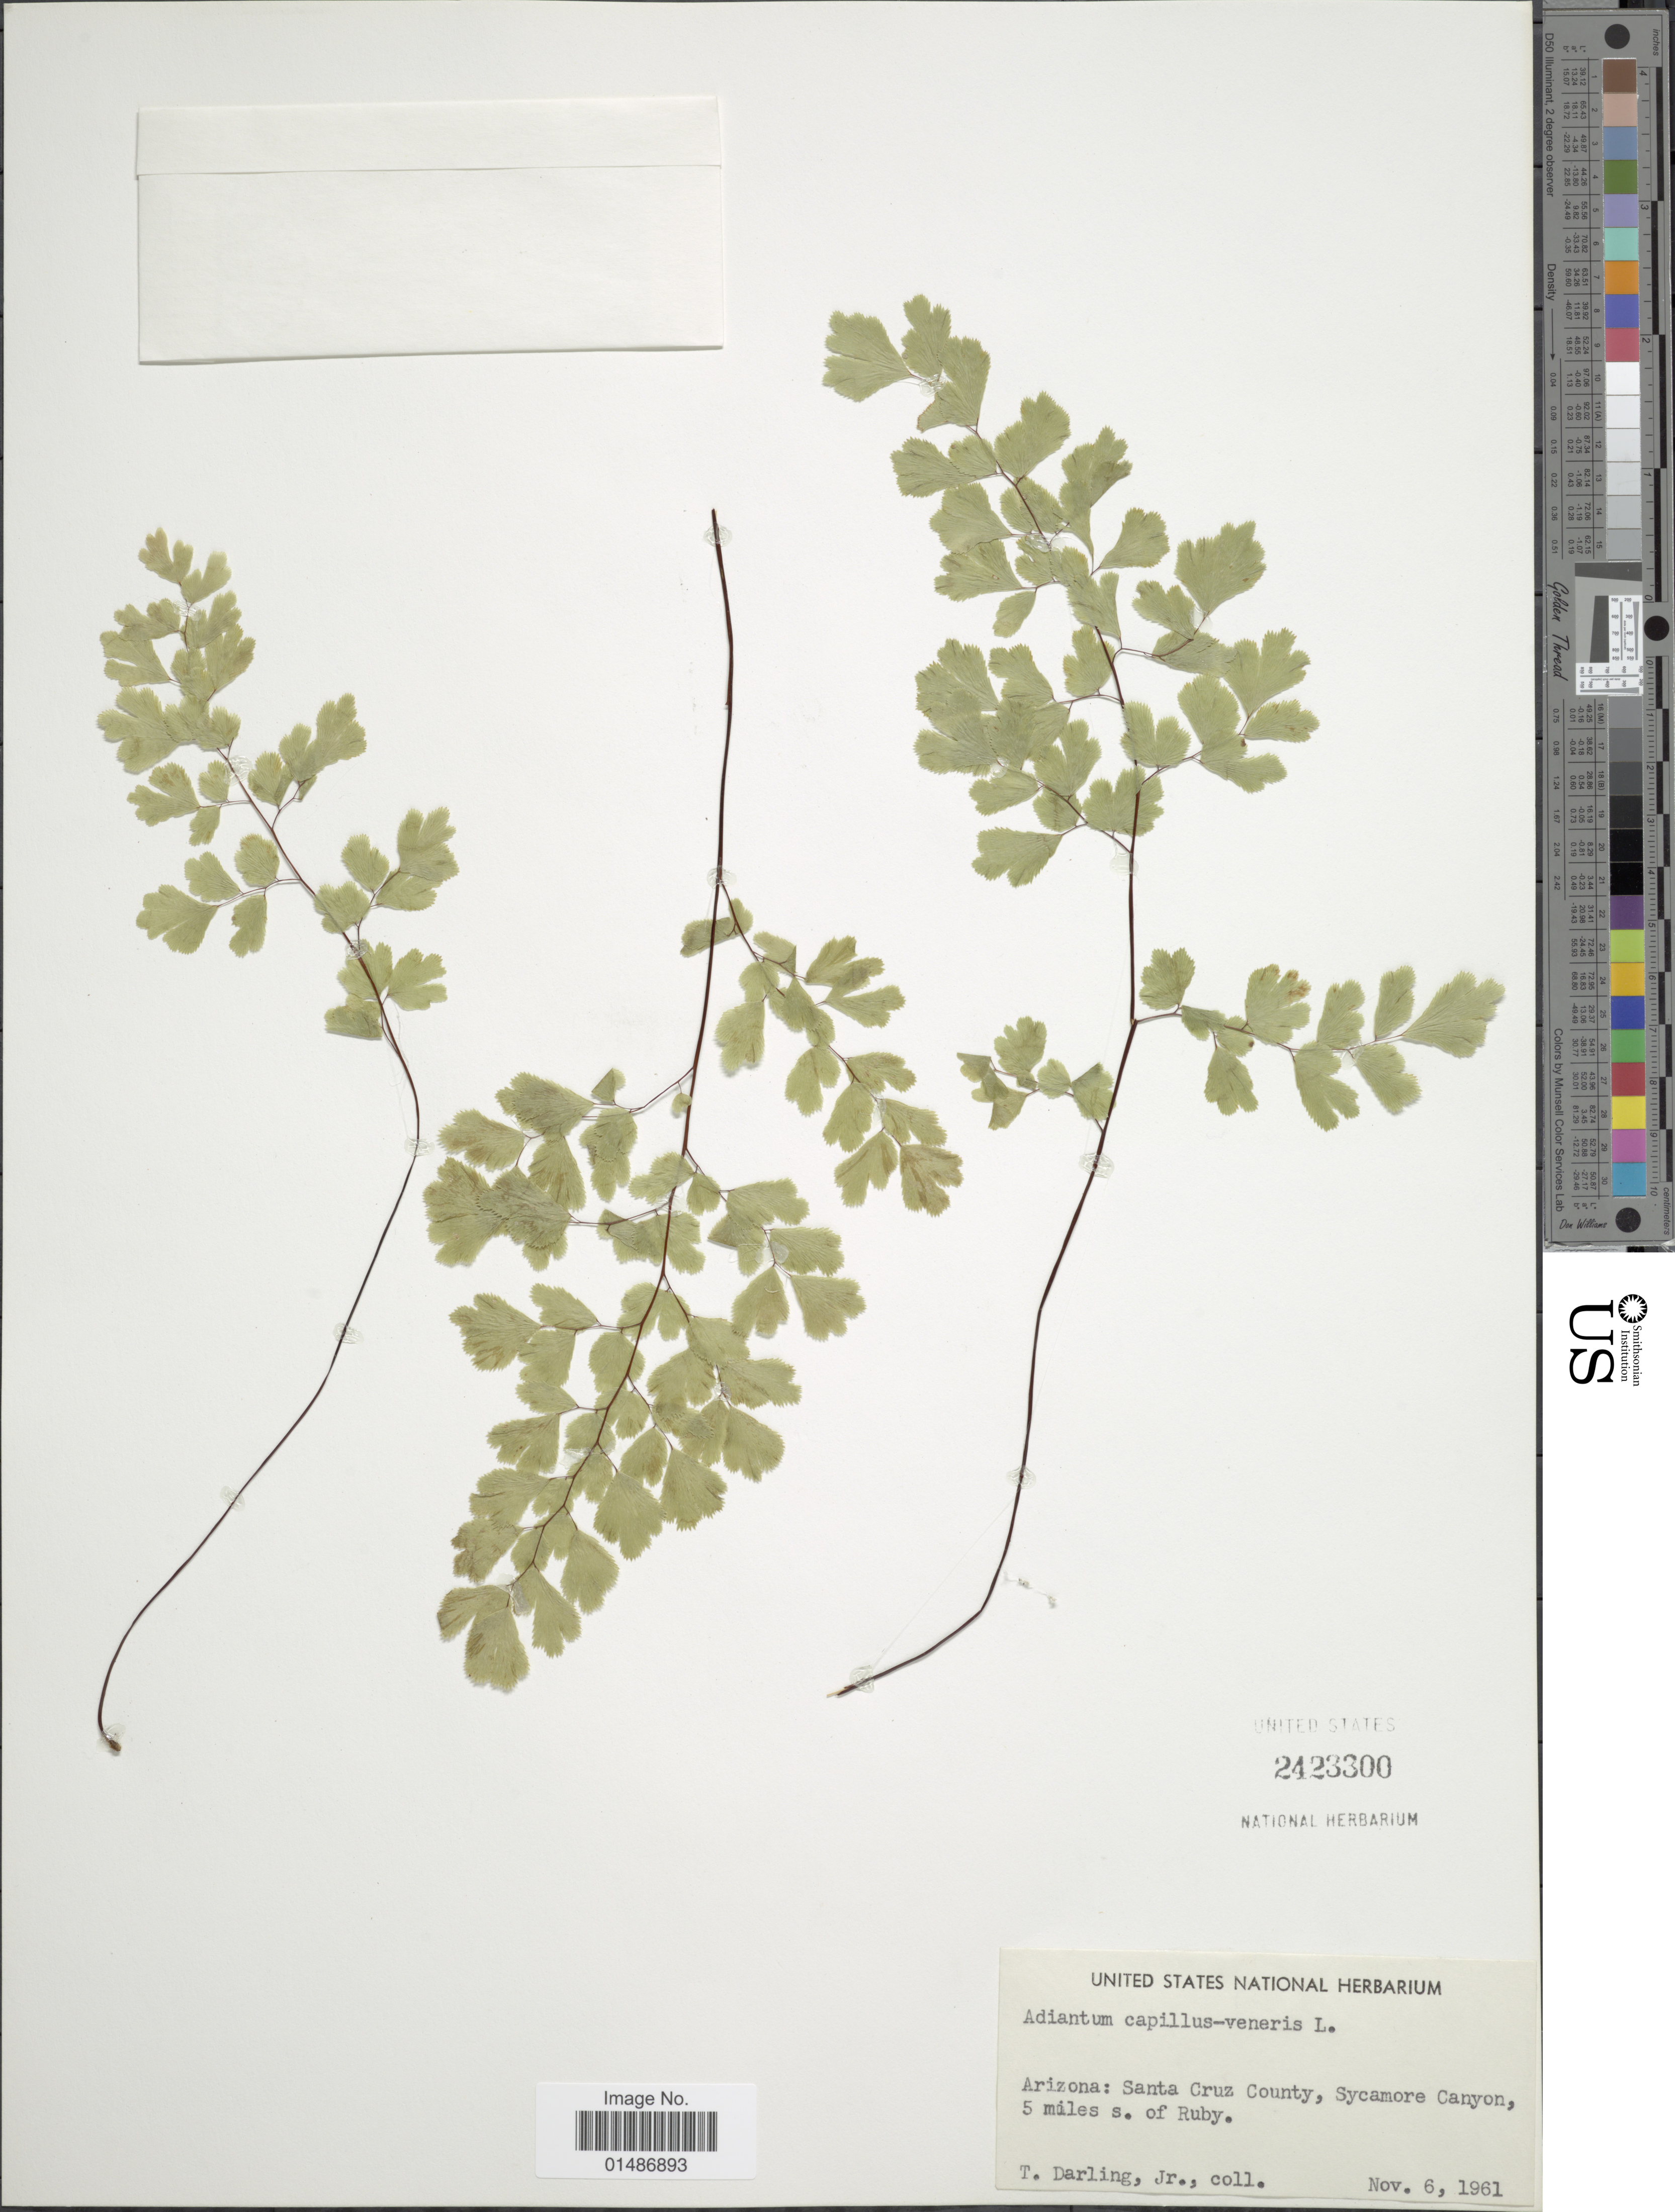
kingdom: Plantae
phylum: Tracheophyta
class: Polypodiopsida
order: Polypodiales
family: Pteridaceae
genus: Adiantum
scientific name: Adiantum capillus-veneris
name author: L.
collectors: T. Darling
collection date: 1961-11-06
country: United States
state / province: Arizona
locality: Santa Cruz County, Sycamore Canyon, 5 miles s. of Ruby.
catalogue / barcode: US 2423300